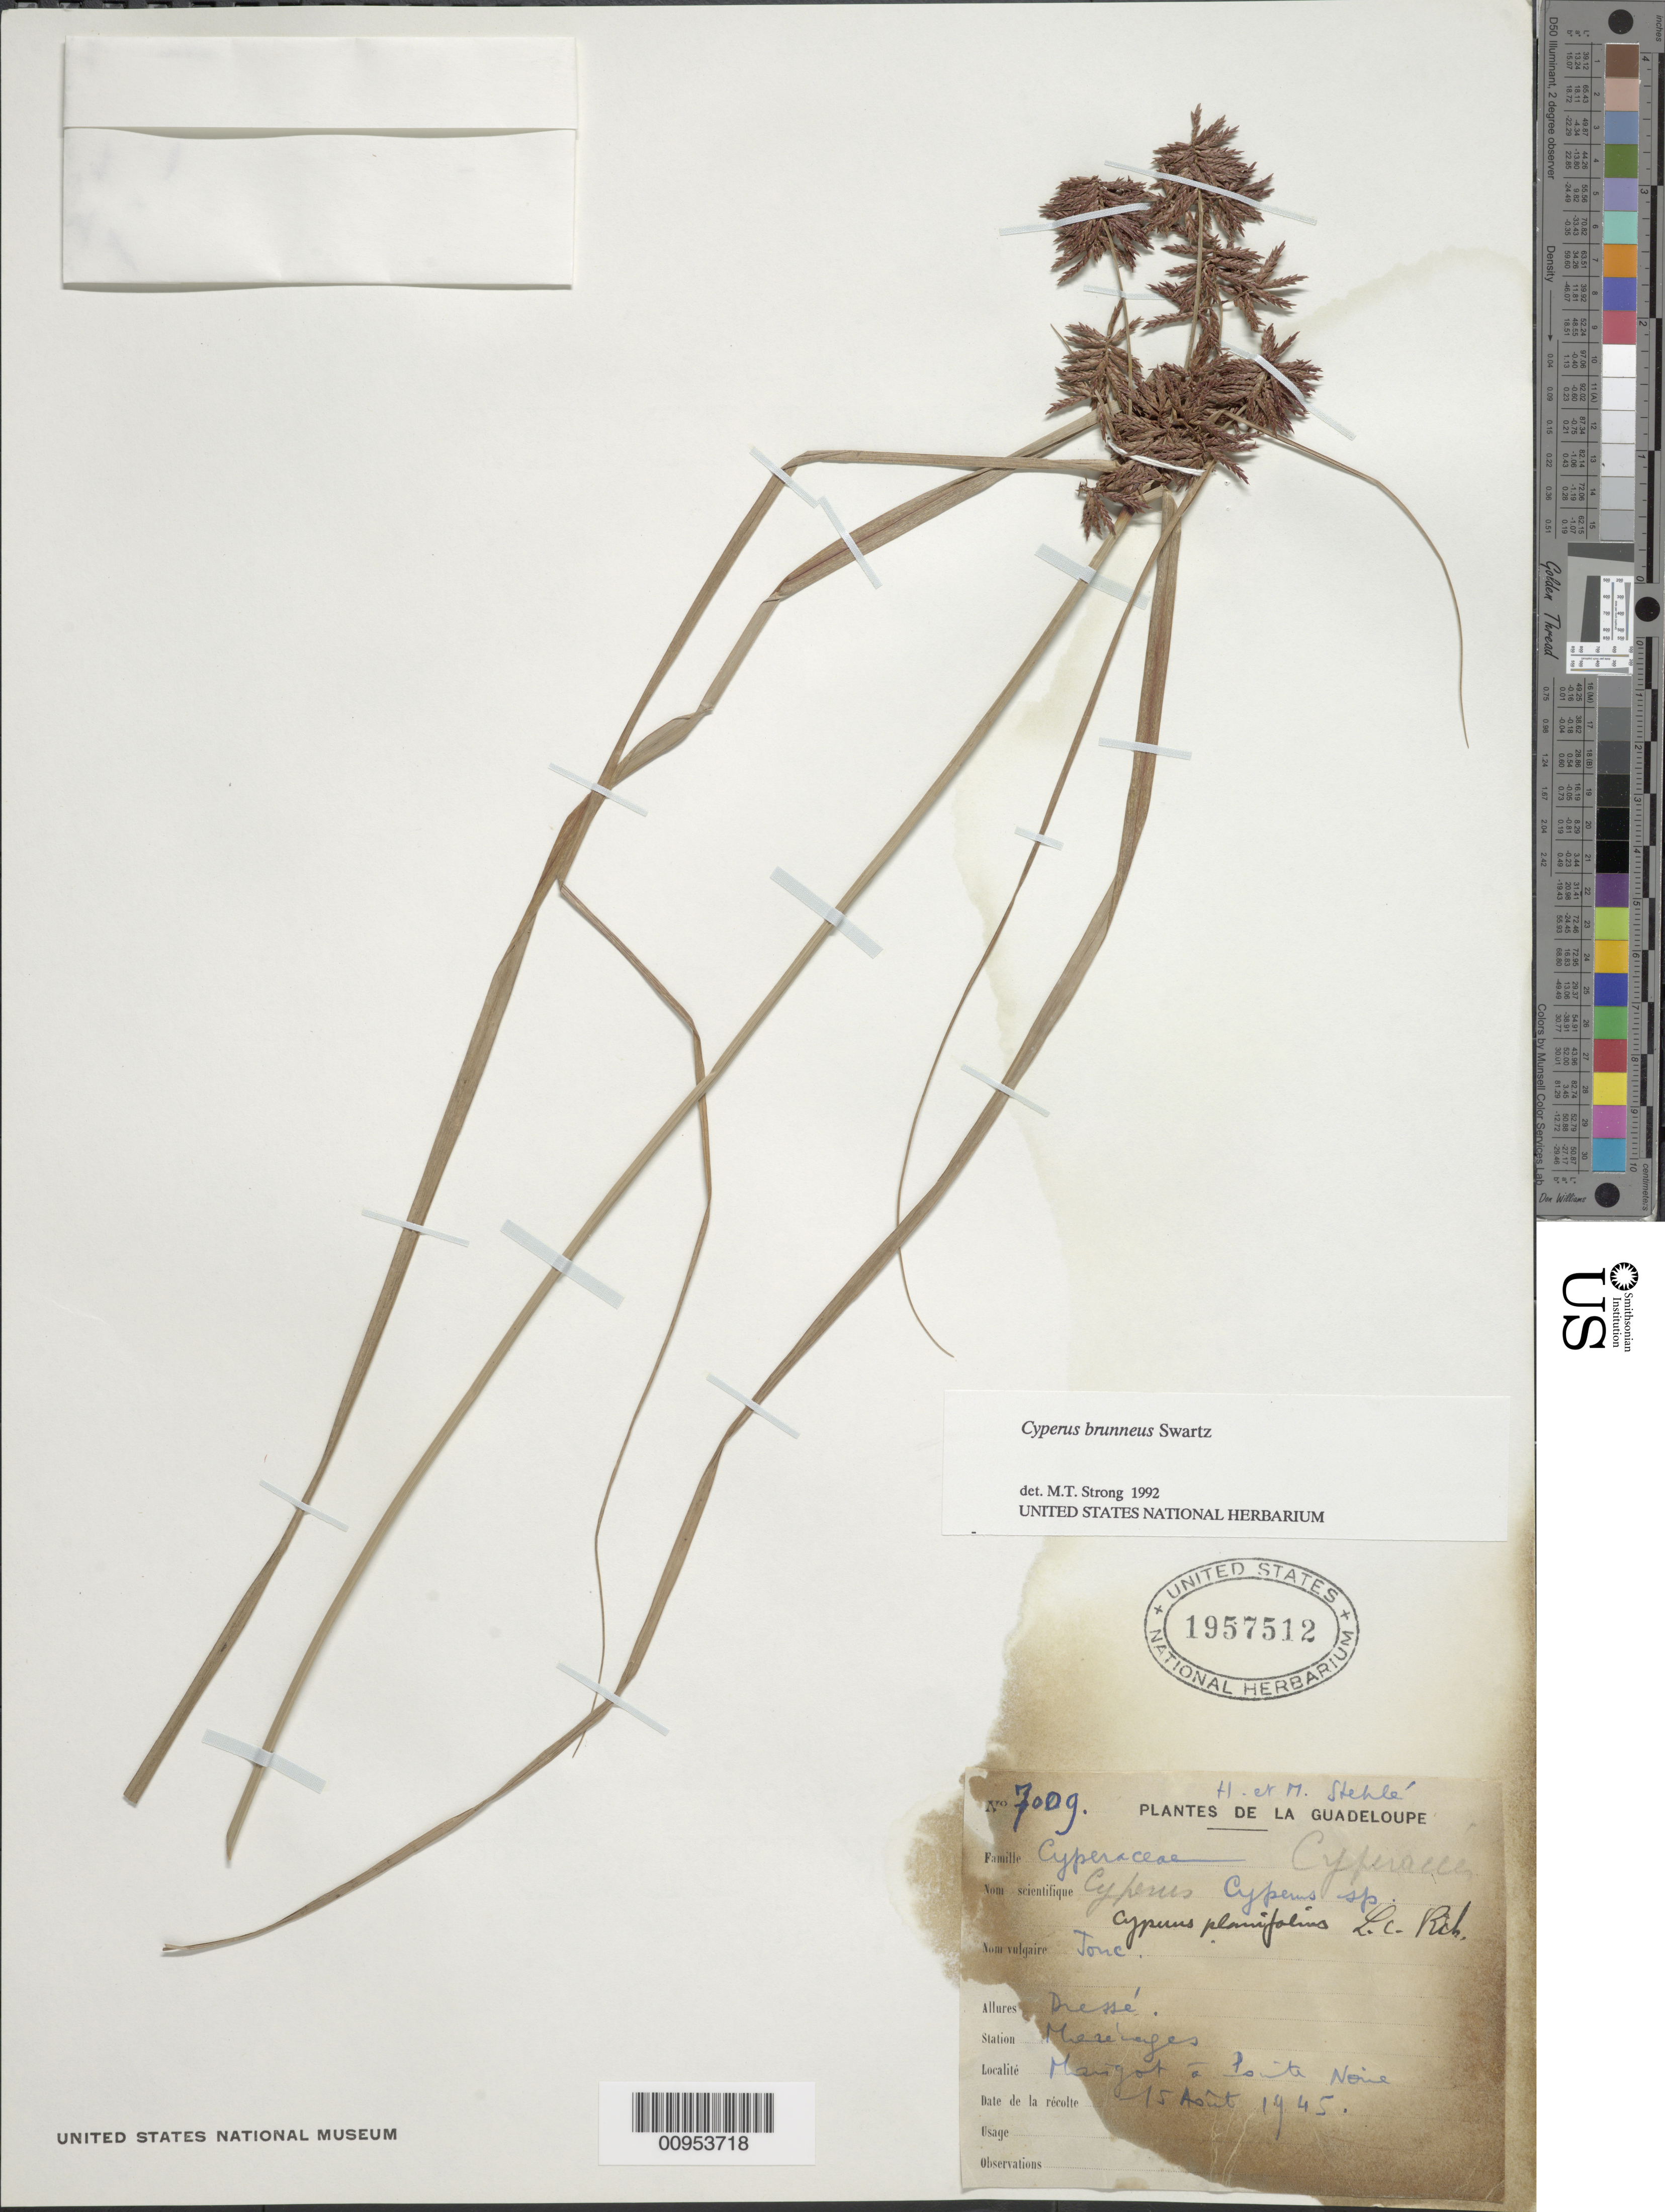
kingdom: Plantae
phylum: Tracheophyta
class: Liliopsida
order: Poales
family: Cyperaceae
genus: Cyperus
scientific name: Cyperus brunneus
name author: Sw.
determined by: Strong, M. T., (US), Smithsonian Institution - National Museum of Natural History (UNITED STATES)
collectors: H. Stehlé & M. Stehlé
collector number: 7009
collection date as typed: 15 Aug 1945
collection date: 1945-08-15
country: Guadeloupe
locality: Marigot à Pointe Noire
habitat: Marécages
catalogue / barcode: US 1957512